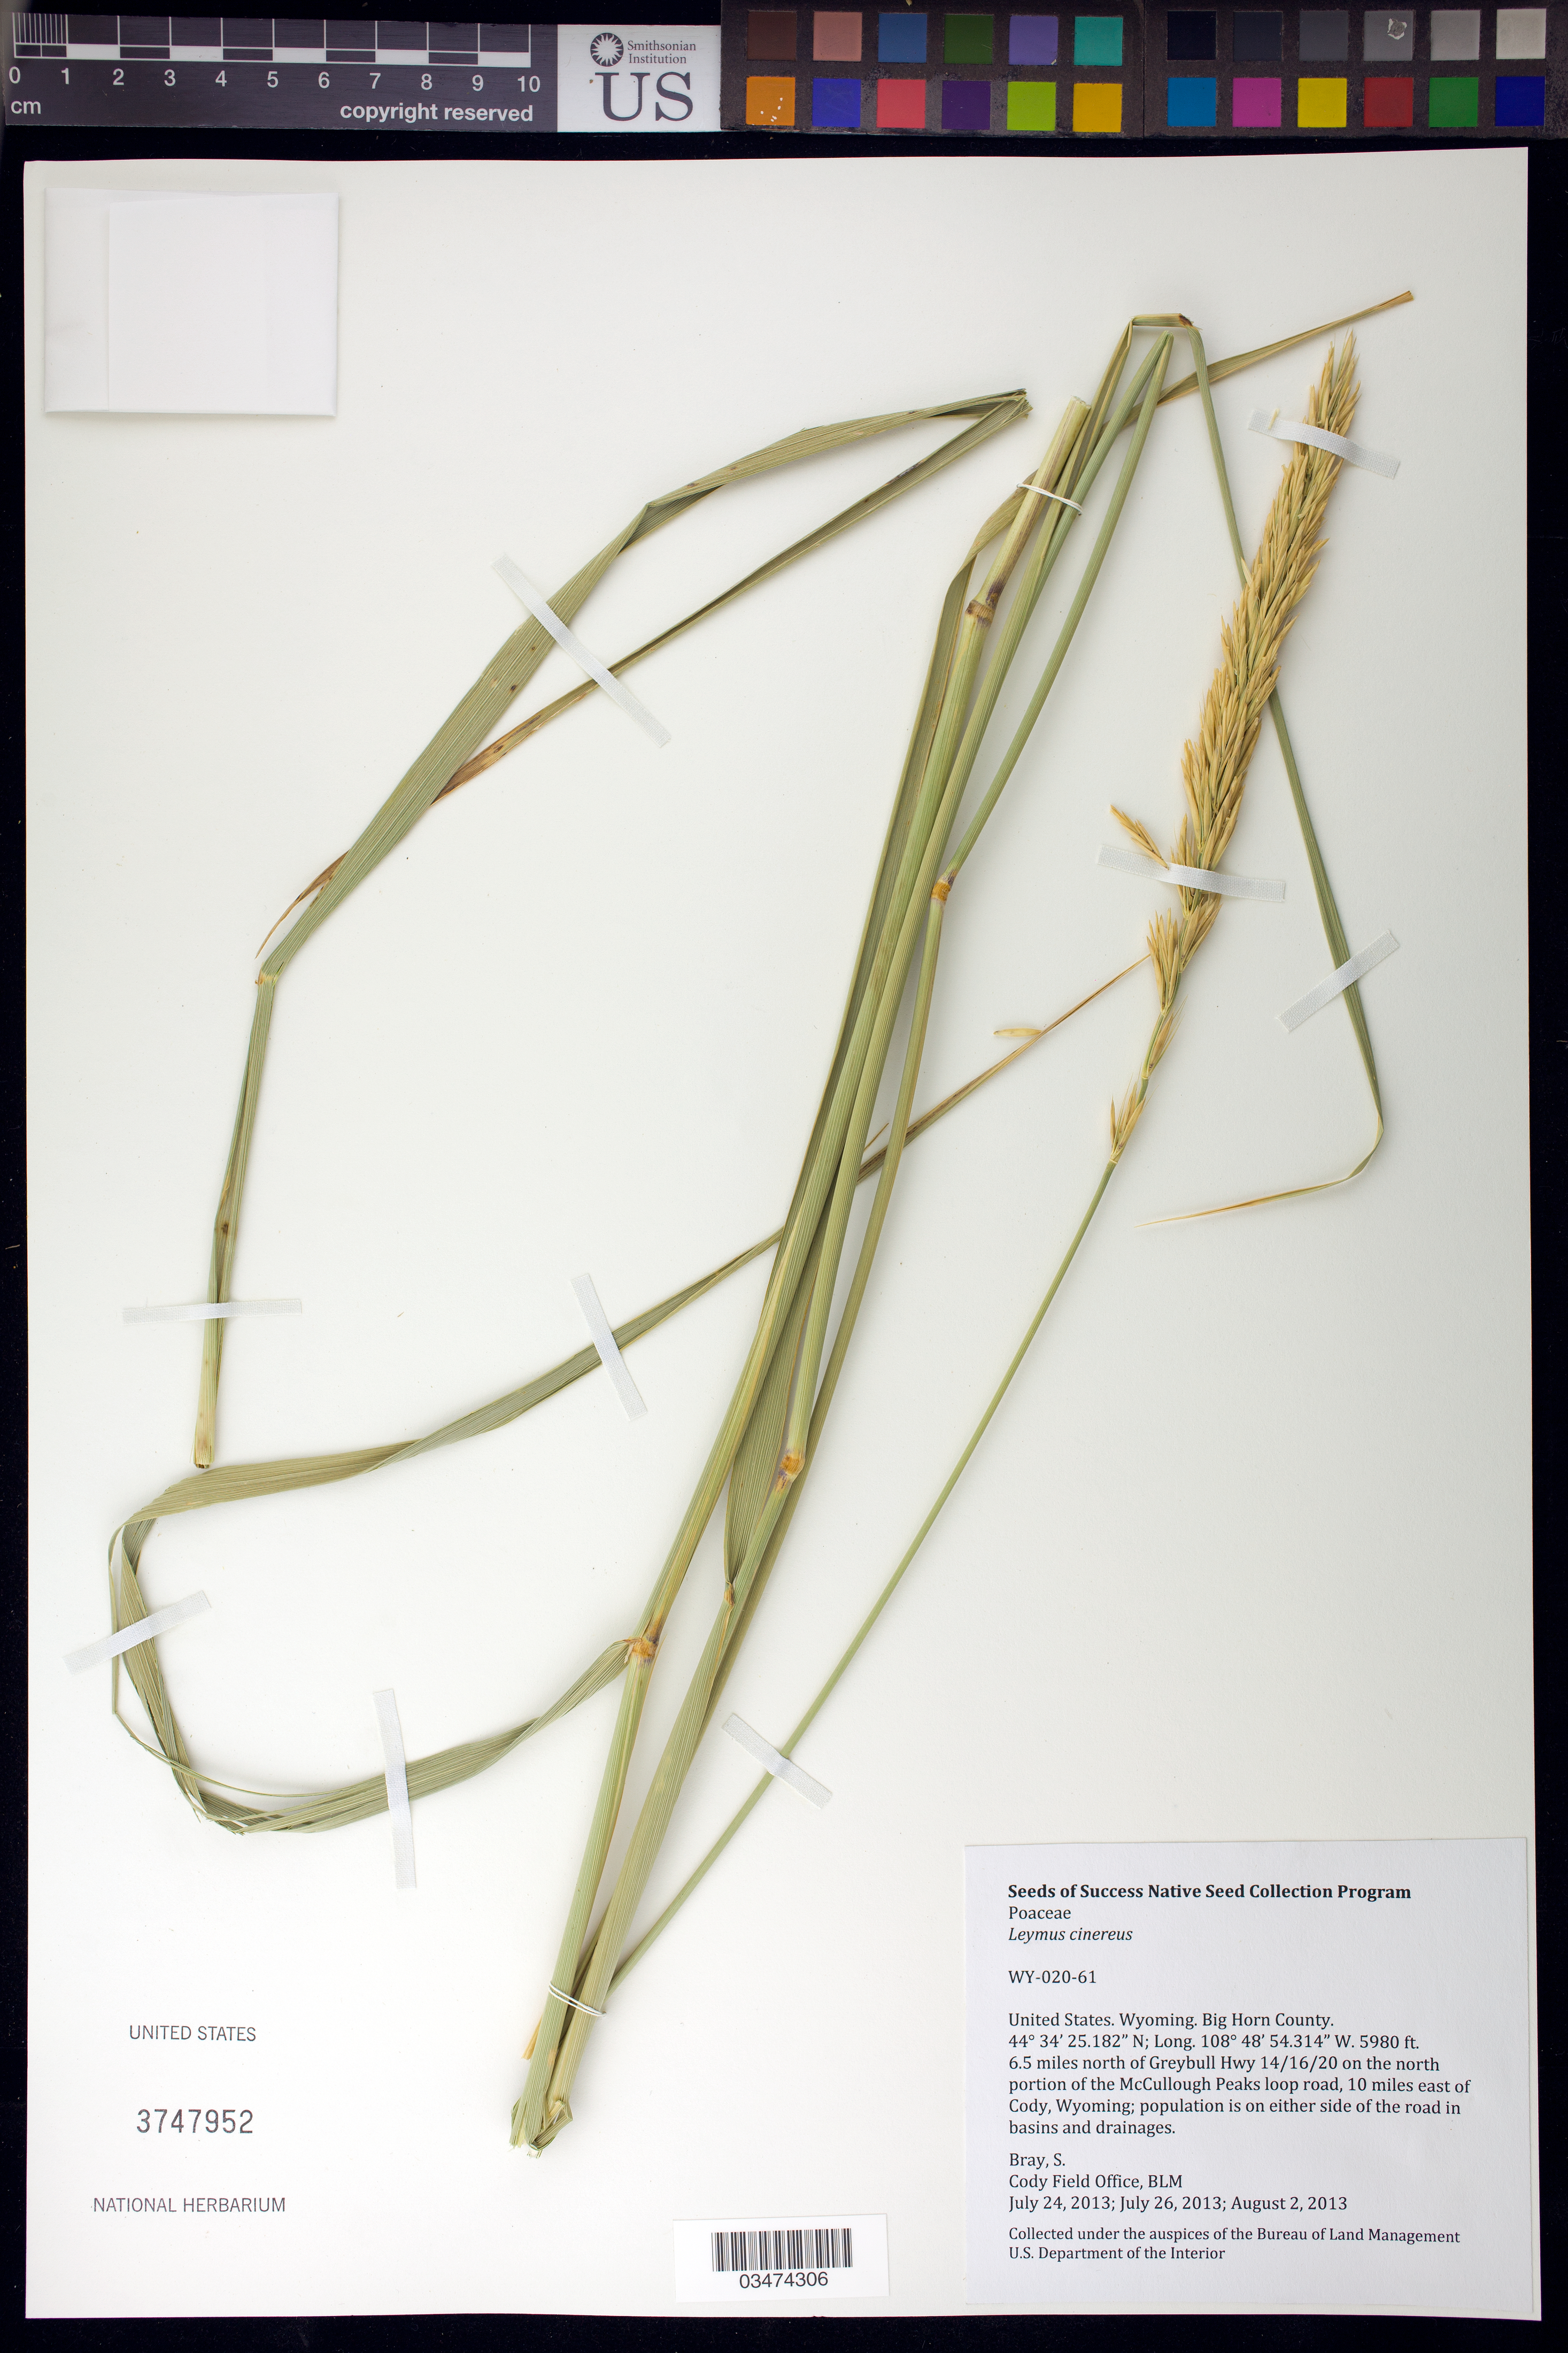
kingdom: Plantae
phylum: Tracheophyta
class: Liliopsida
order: Poales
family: Poaceae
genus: Leymus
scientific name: Leymus cinereus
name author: (Scribn. & Merr.) Á. Löve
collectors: S. Bray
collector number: WY020-61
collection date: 2013-07-24/2013-08-02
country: United States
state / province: Wyoming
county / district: Big Horn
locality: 10 miles E of Cody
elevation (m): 1823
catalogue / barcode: US 3747952